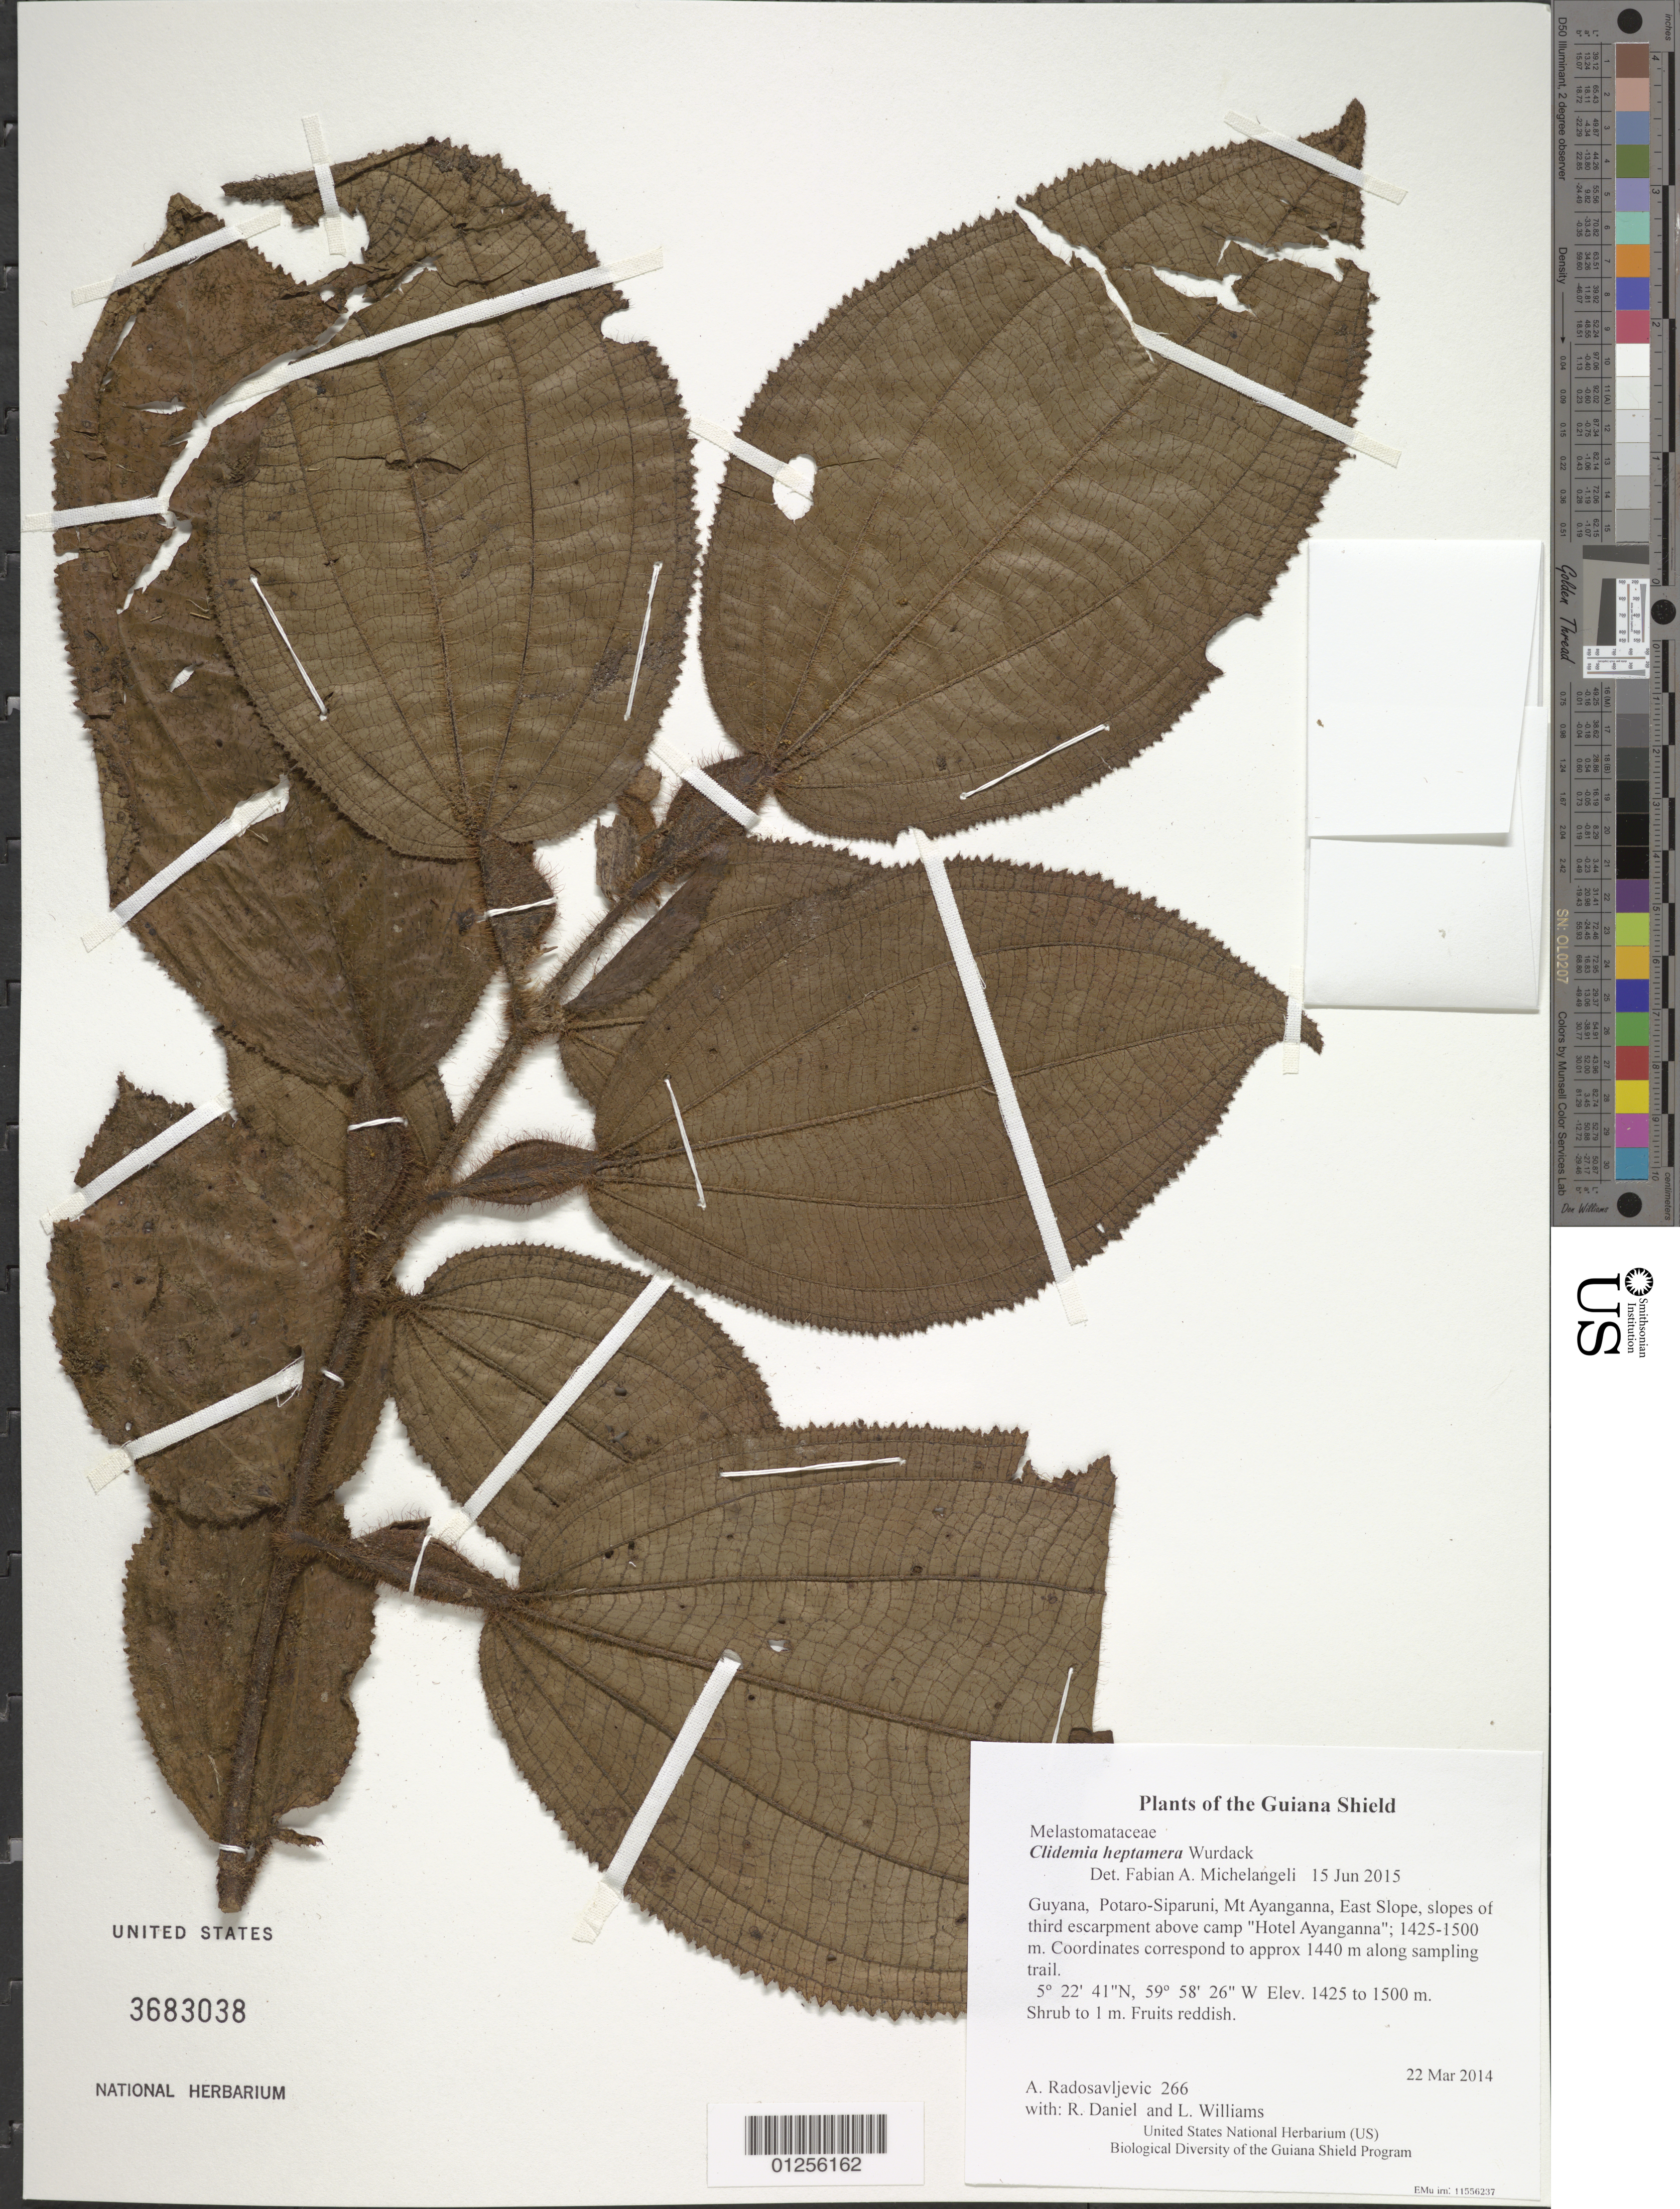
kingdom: Plantae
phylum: Tracheophyta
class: Magnoliopsida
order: Myrtales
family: Melastomataceae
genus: Clidemia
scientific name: Clidemia heptamera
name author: Wurdack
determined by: Michelangeli, F. A.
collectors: A. Radosavljevic, R. Daniel & L. Williams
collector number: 266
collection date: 2014-03-22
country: Guyana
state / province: Potaro-Siparuni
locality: Mt Ayanganna, East Slope, slopes of third escarpment above camp "Hotel Ayanganna"; 1425-1500 m. Coordinates correspond to approx 1440 m along sampling trail.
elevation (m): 1425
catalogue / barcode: US 3683038